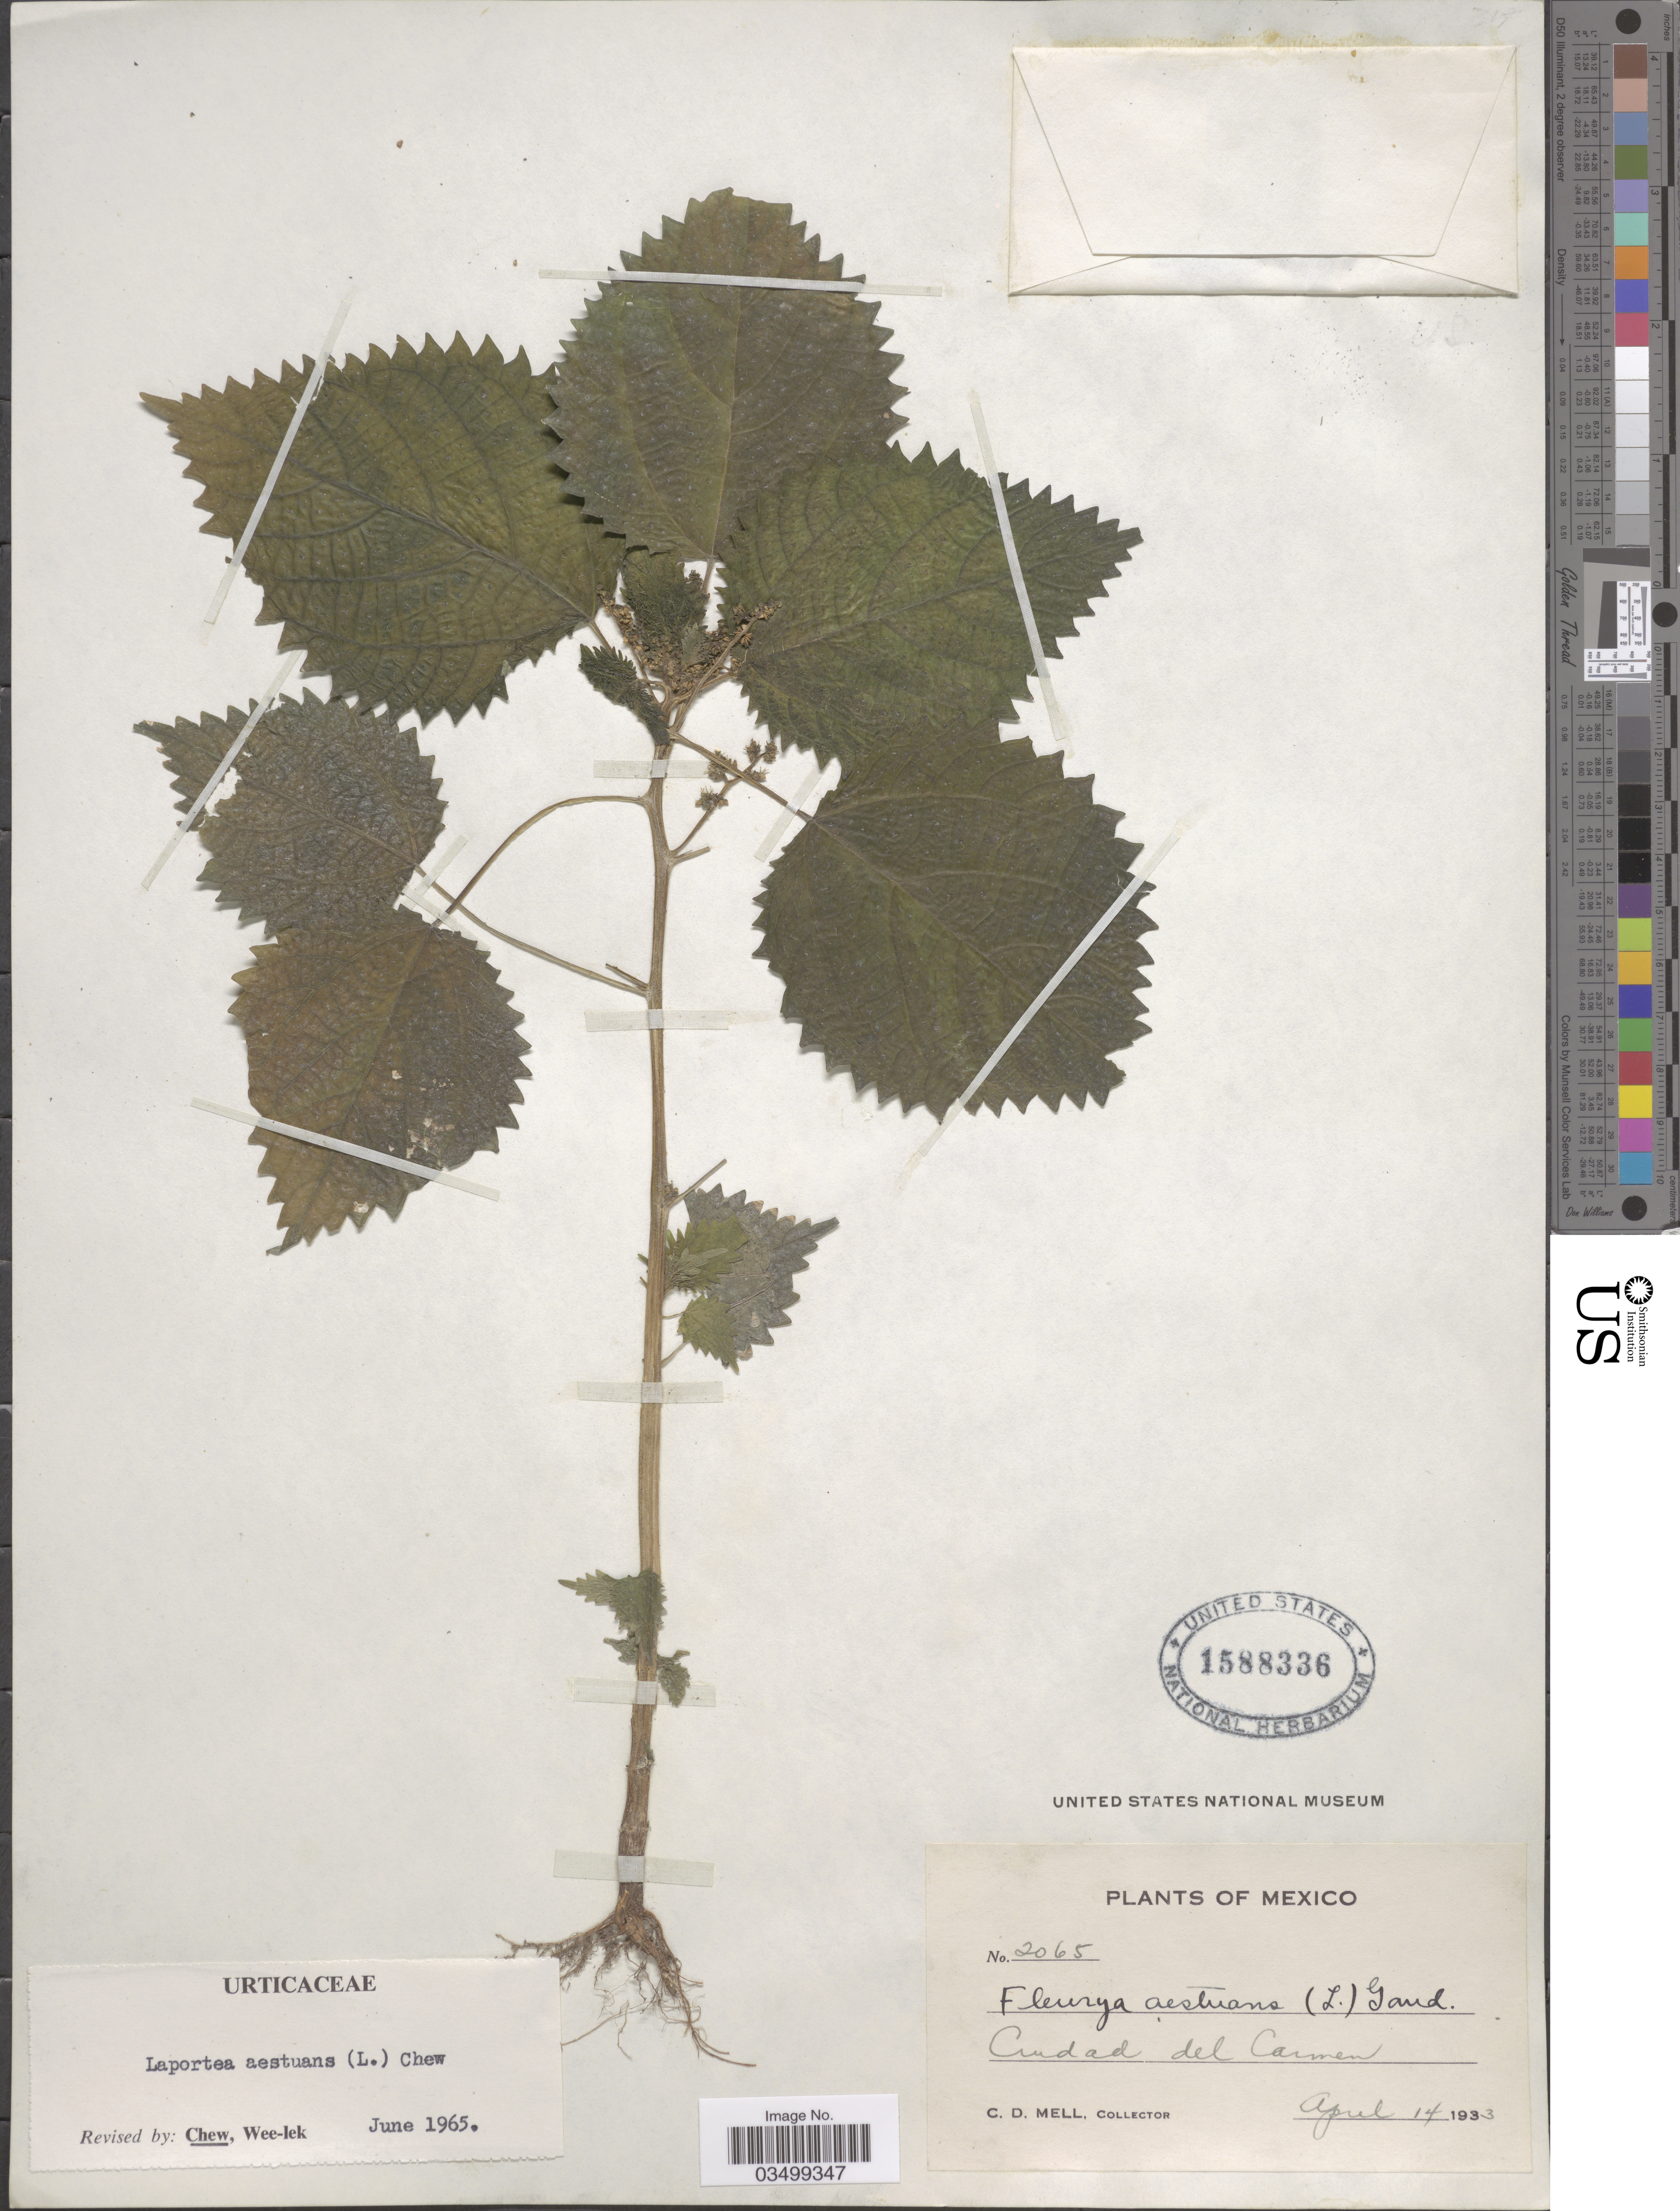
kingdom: Plantae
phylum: Tracheophyta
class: Magnoliopsida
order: Rosales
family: Urticaceae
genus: Laportea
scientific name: Laportea aestuans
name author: (L.) Chew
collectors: C. D. Mell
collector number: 2065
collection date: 1933-04-14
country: Mexico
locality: Ciudad del Carmen.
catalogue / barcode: US 1588336